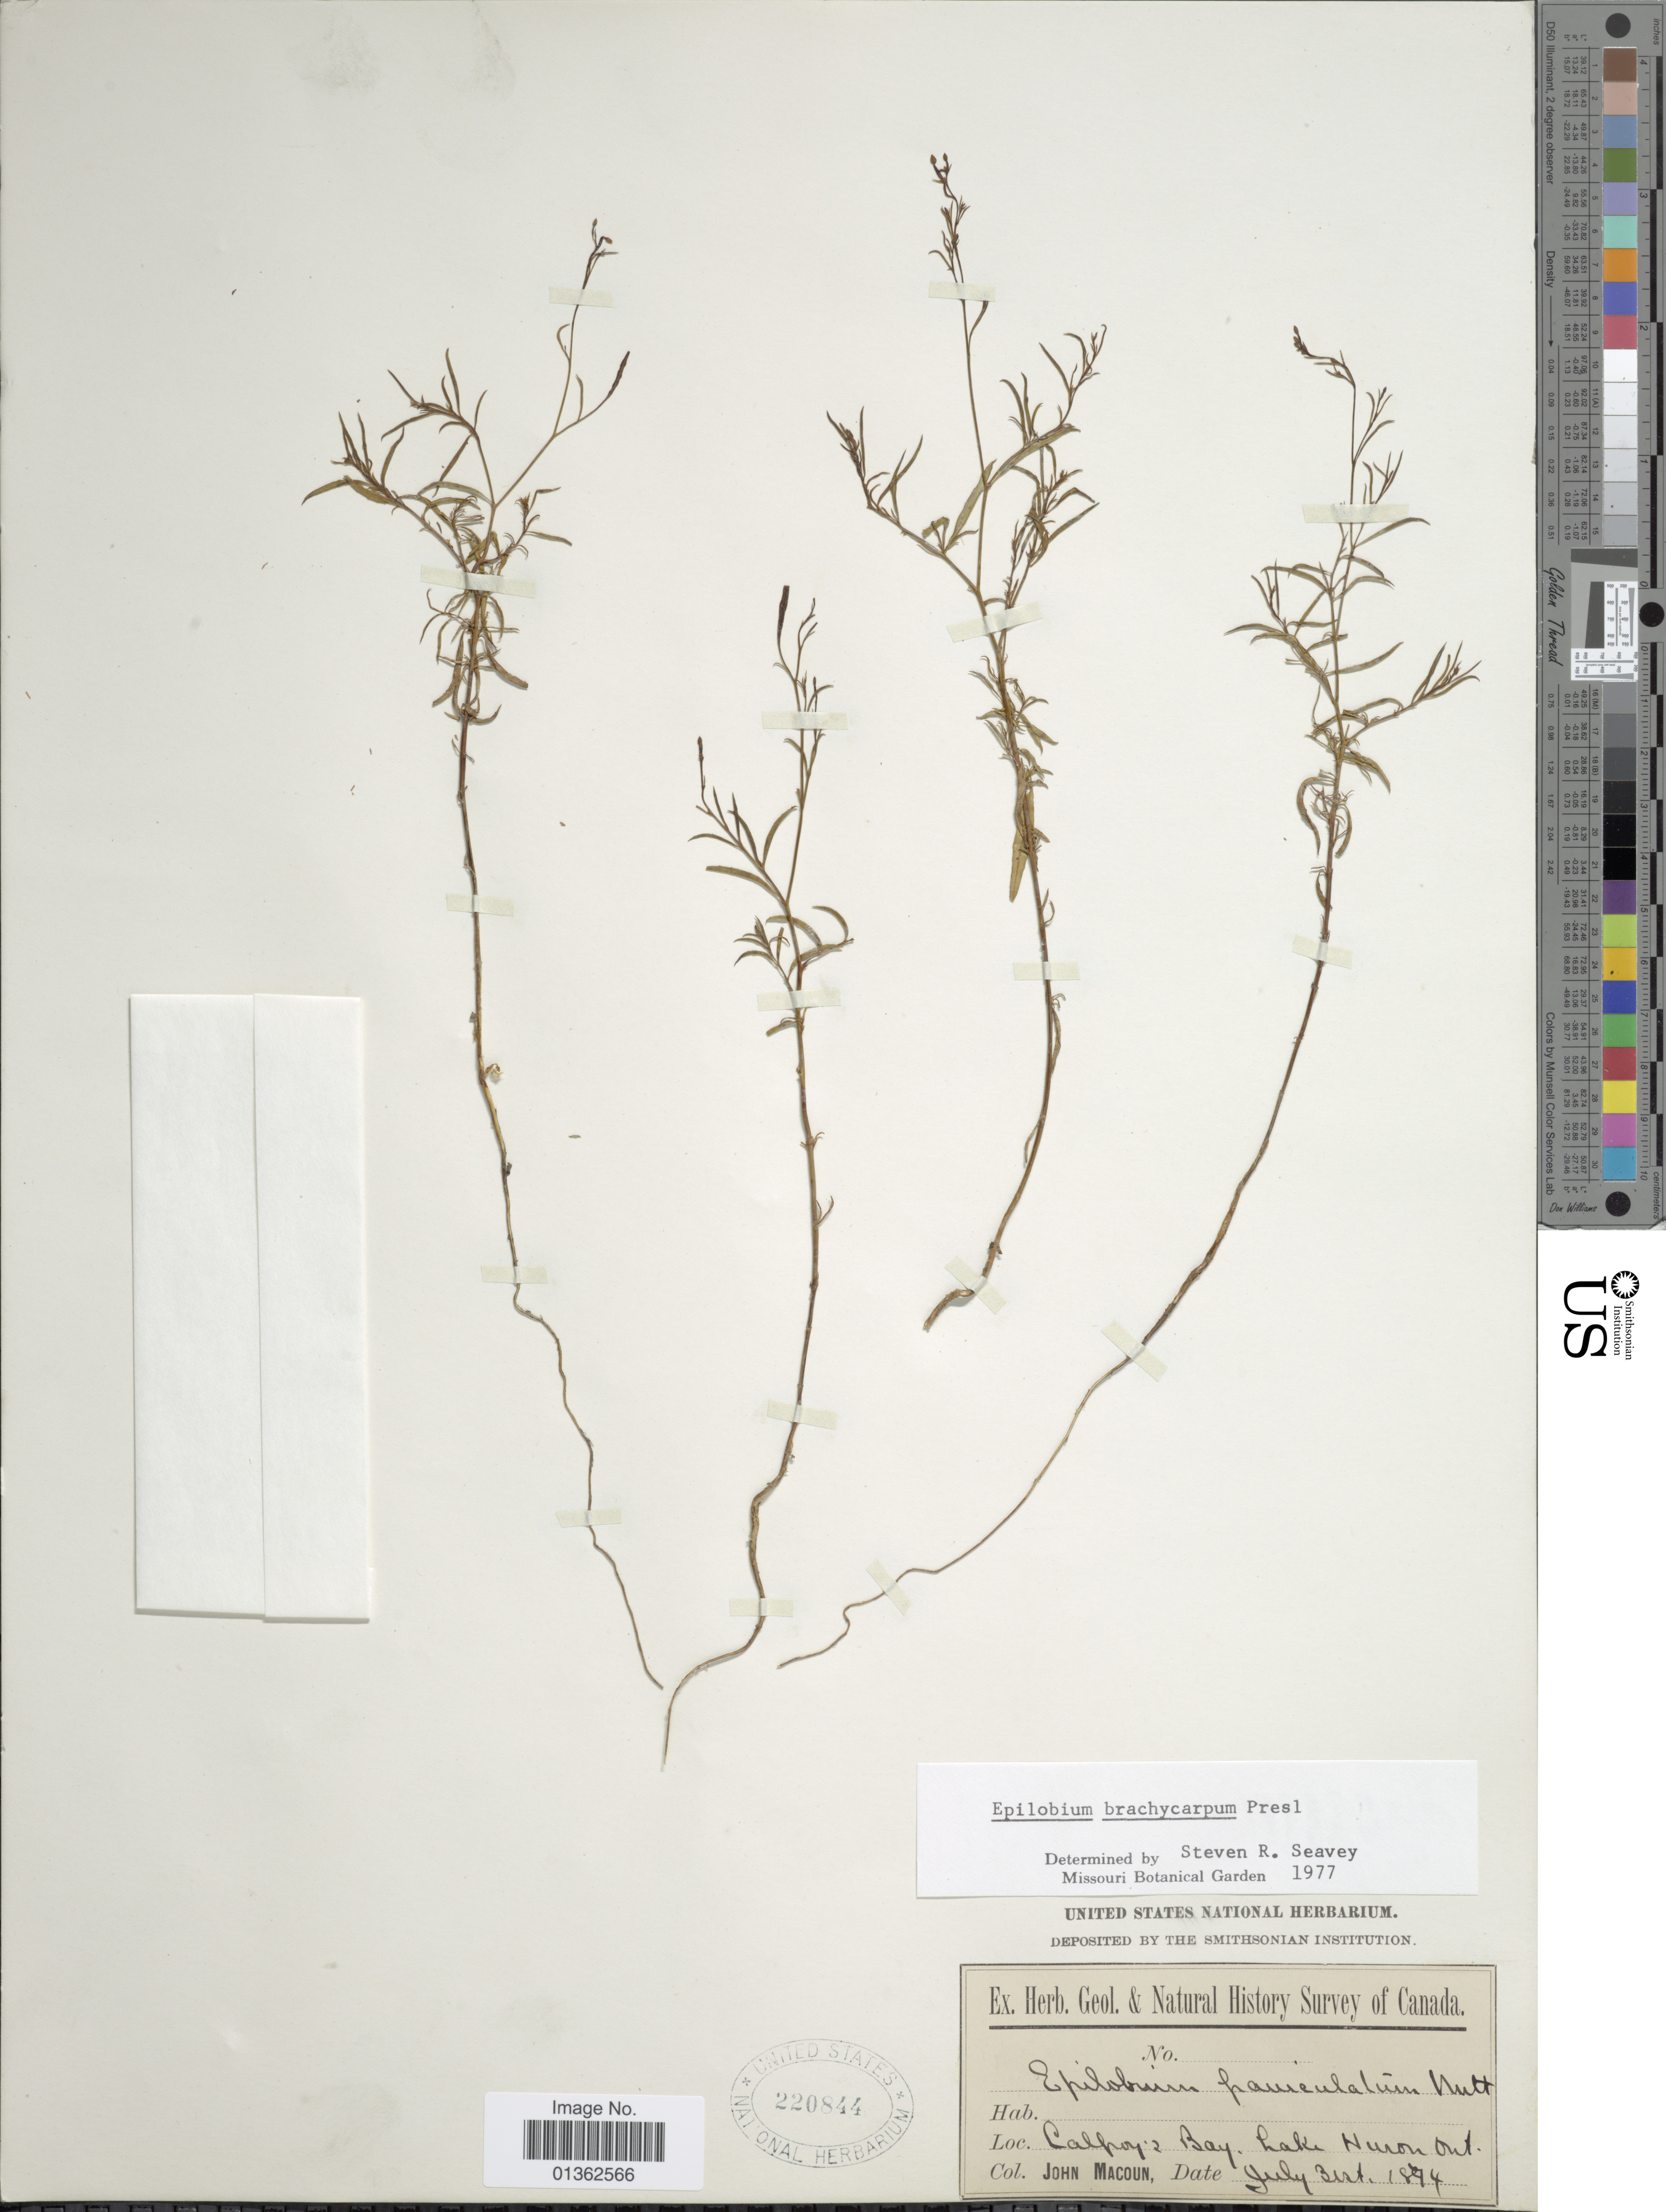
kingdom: Plantae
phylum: Tracheophyta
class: Magnoliopsida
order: Myrtales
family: Onagraceae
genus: Epilobium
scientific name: Epilobium brachycarpum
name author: C. Presl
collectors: J. Macoun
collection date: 1894-07-03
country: Canada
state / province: Ontario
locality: Colpoy's Bay, Lake Huron.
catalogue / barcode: US 220844